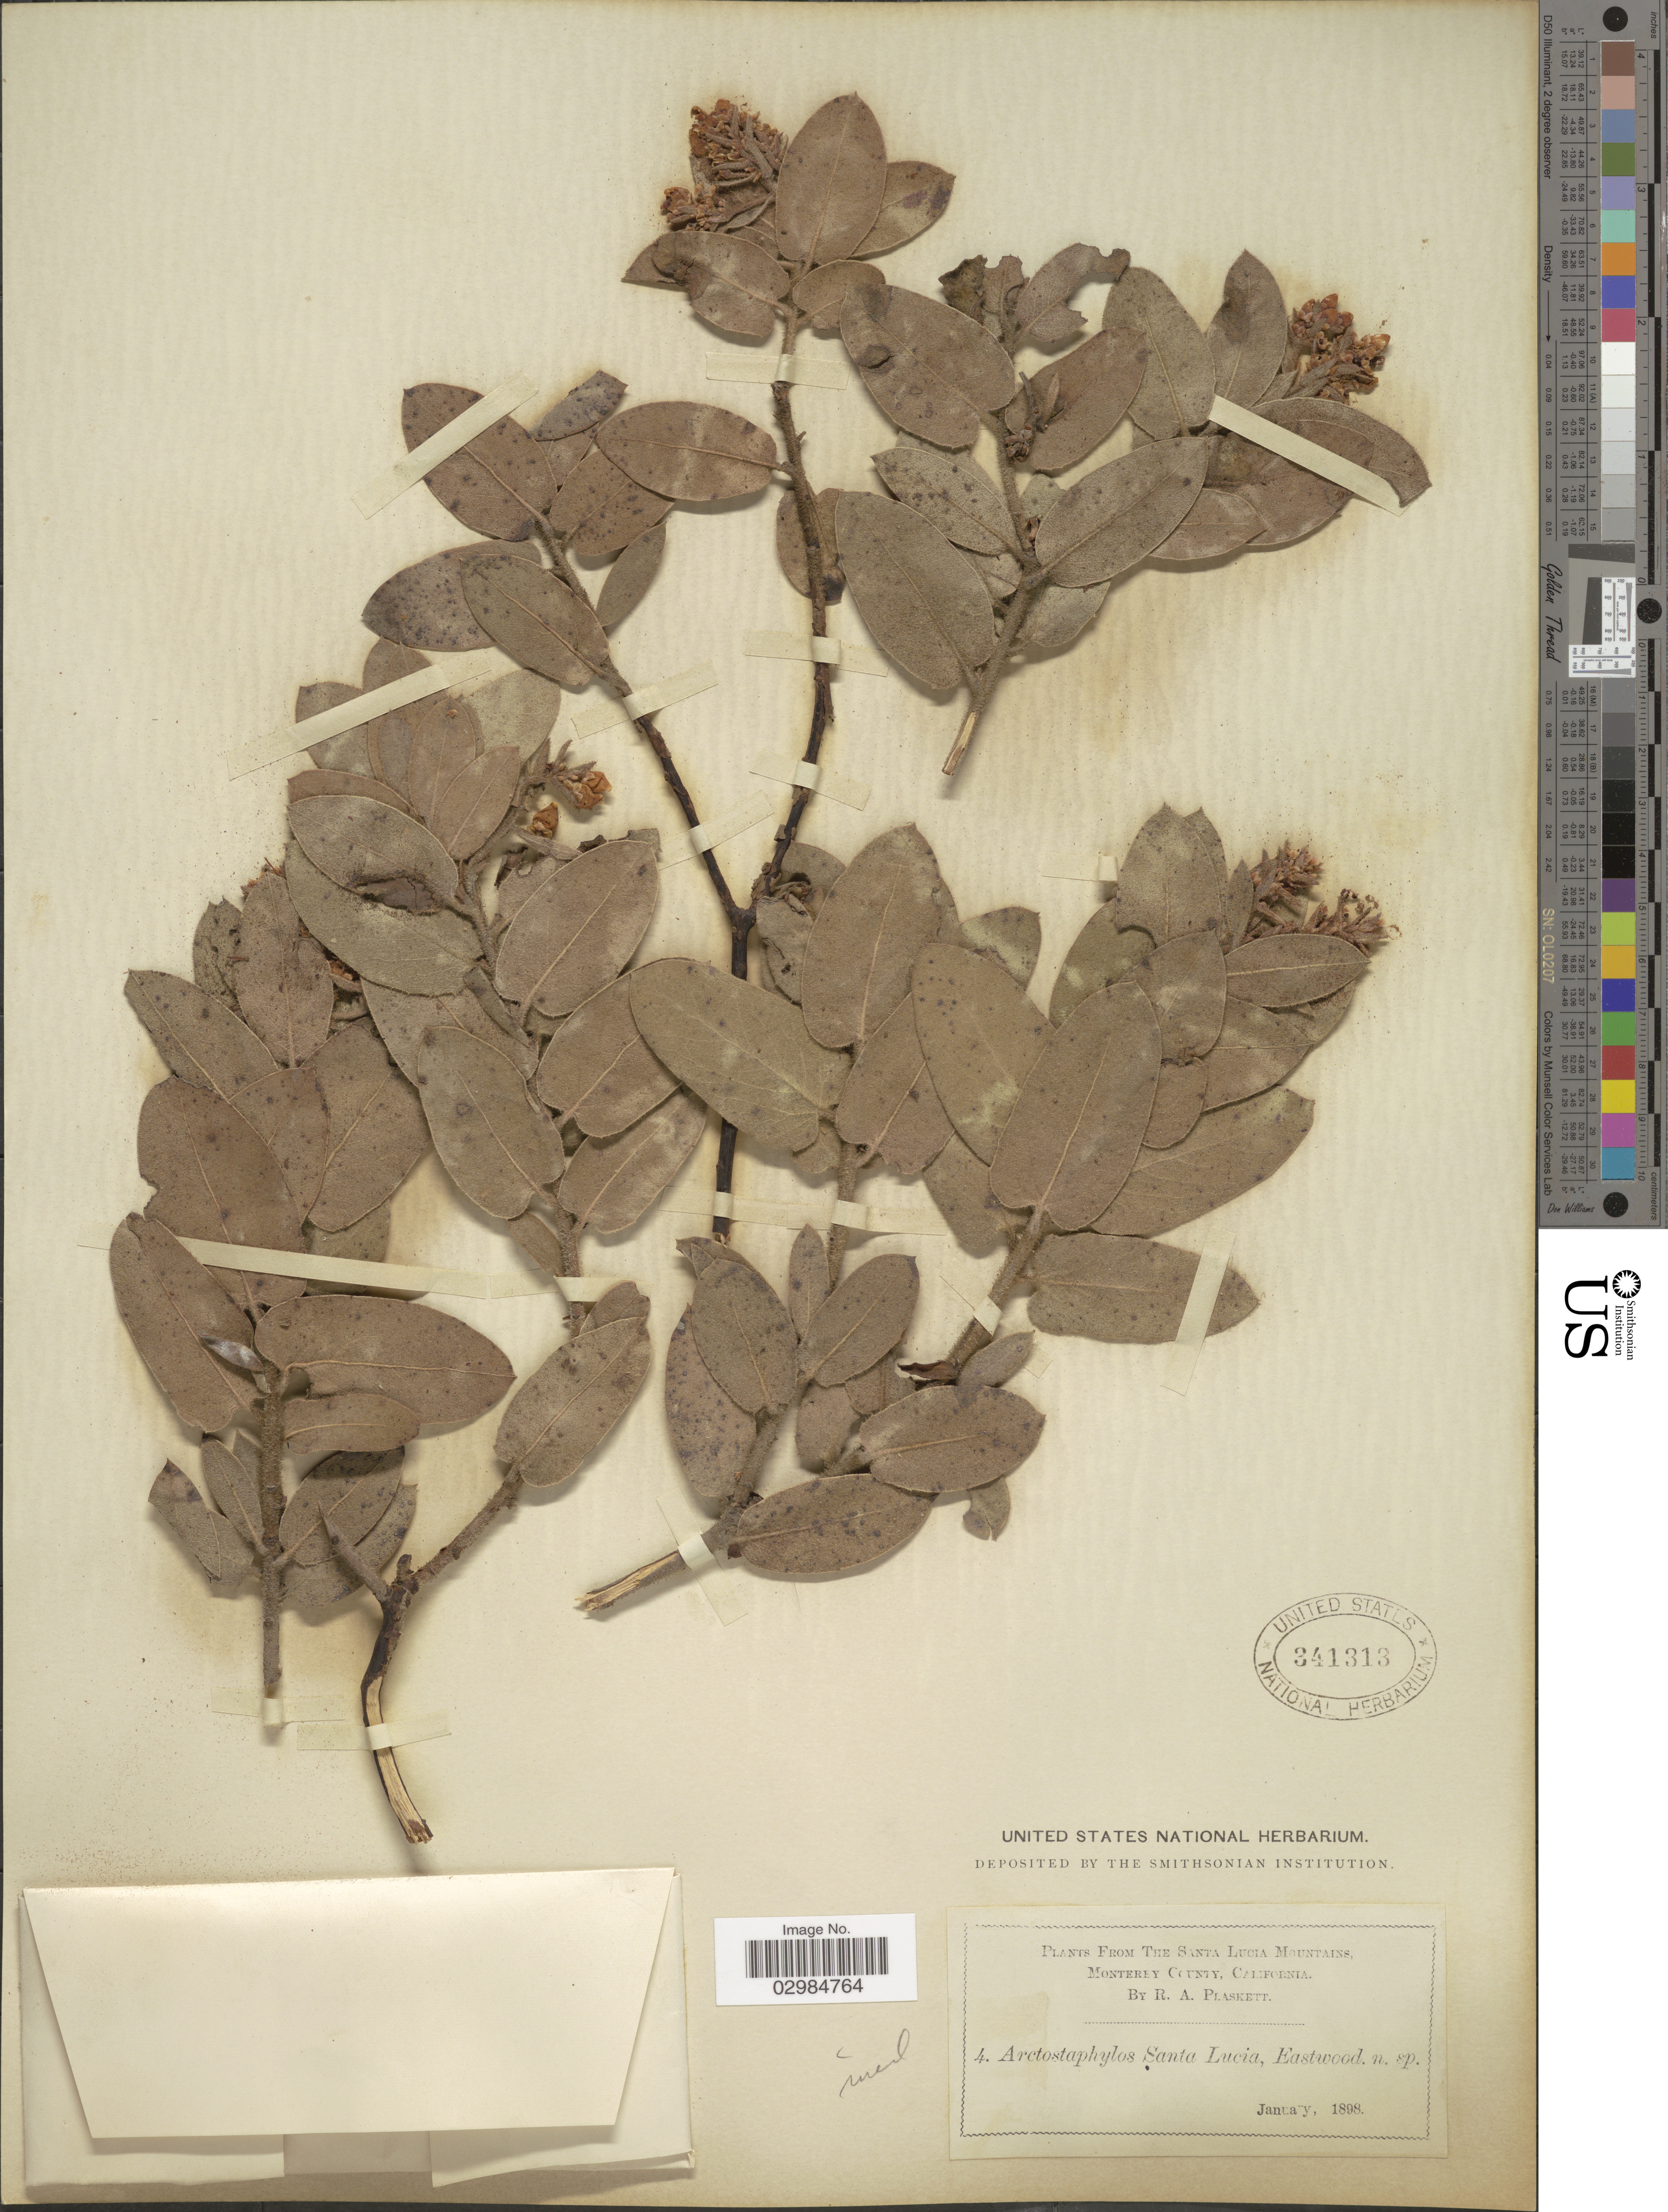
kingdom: Plantae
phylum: Tracheophyta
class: Magnoliopsida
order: Ericales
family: Ericaceae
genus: Arctostaphylos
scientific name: Arctostaphylos tomentosa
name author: (Pursh) Lindl.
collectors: R. Plaskett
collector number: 4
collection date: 1898-01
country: United States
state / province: California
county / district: Monterey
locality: The Santa Lucia Mountains, Monterey County.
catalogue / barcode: US 341313